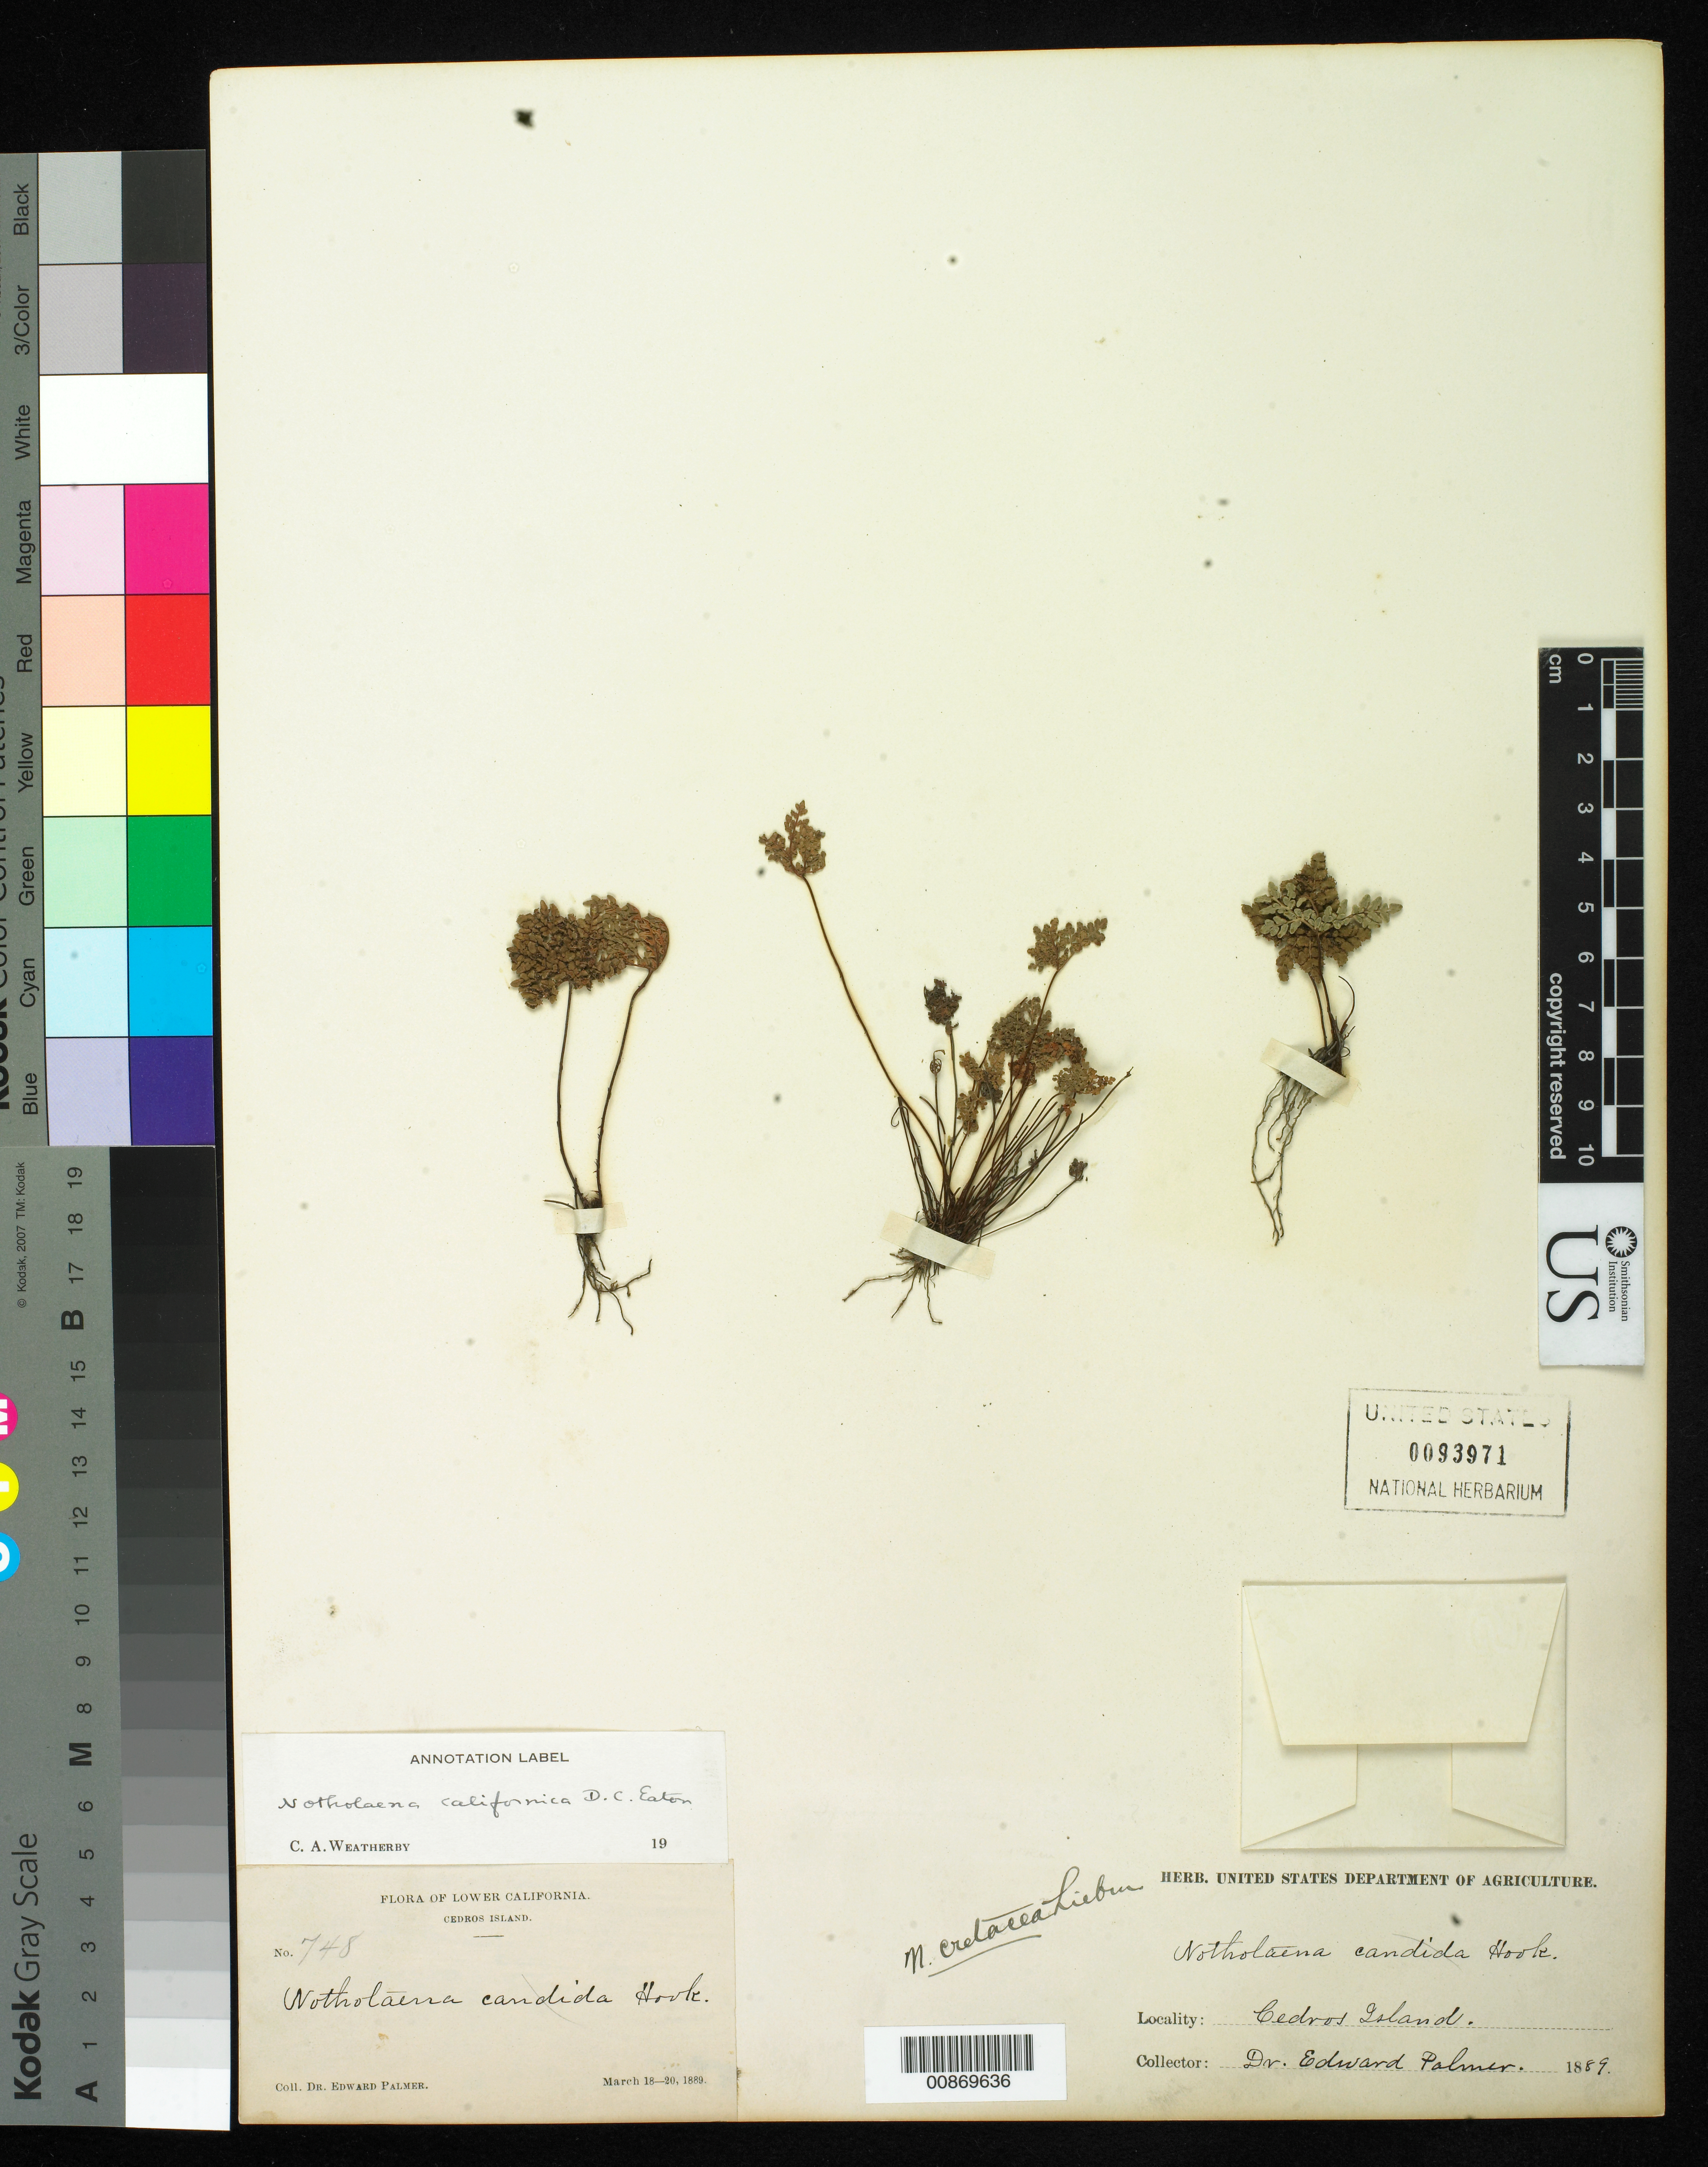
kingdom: Plantae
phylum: Tracheophyta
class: Polypodiopsida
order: Polypodiales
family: Pteridaceae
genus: Notholaena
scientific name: Notholaena californica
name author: D.C. Eaton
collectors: E. Palmer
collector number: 748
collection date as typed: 18 Mar 1889 to 20 Mar 1889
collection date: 1889-03-18/1889-03-20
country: Mexico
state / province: Baja California Norte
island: Cedros I.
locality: Cedros Island.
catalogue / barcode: US 93971